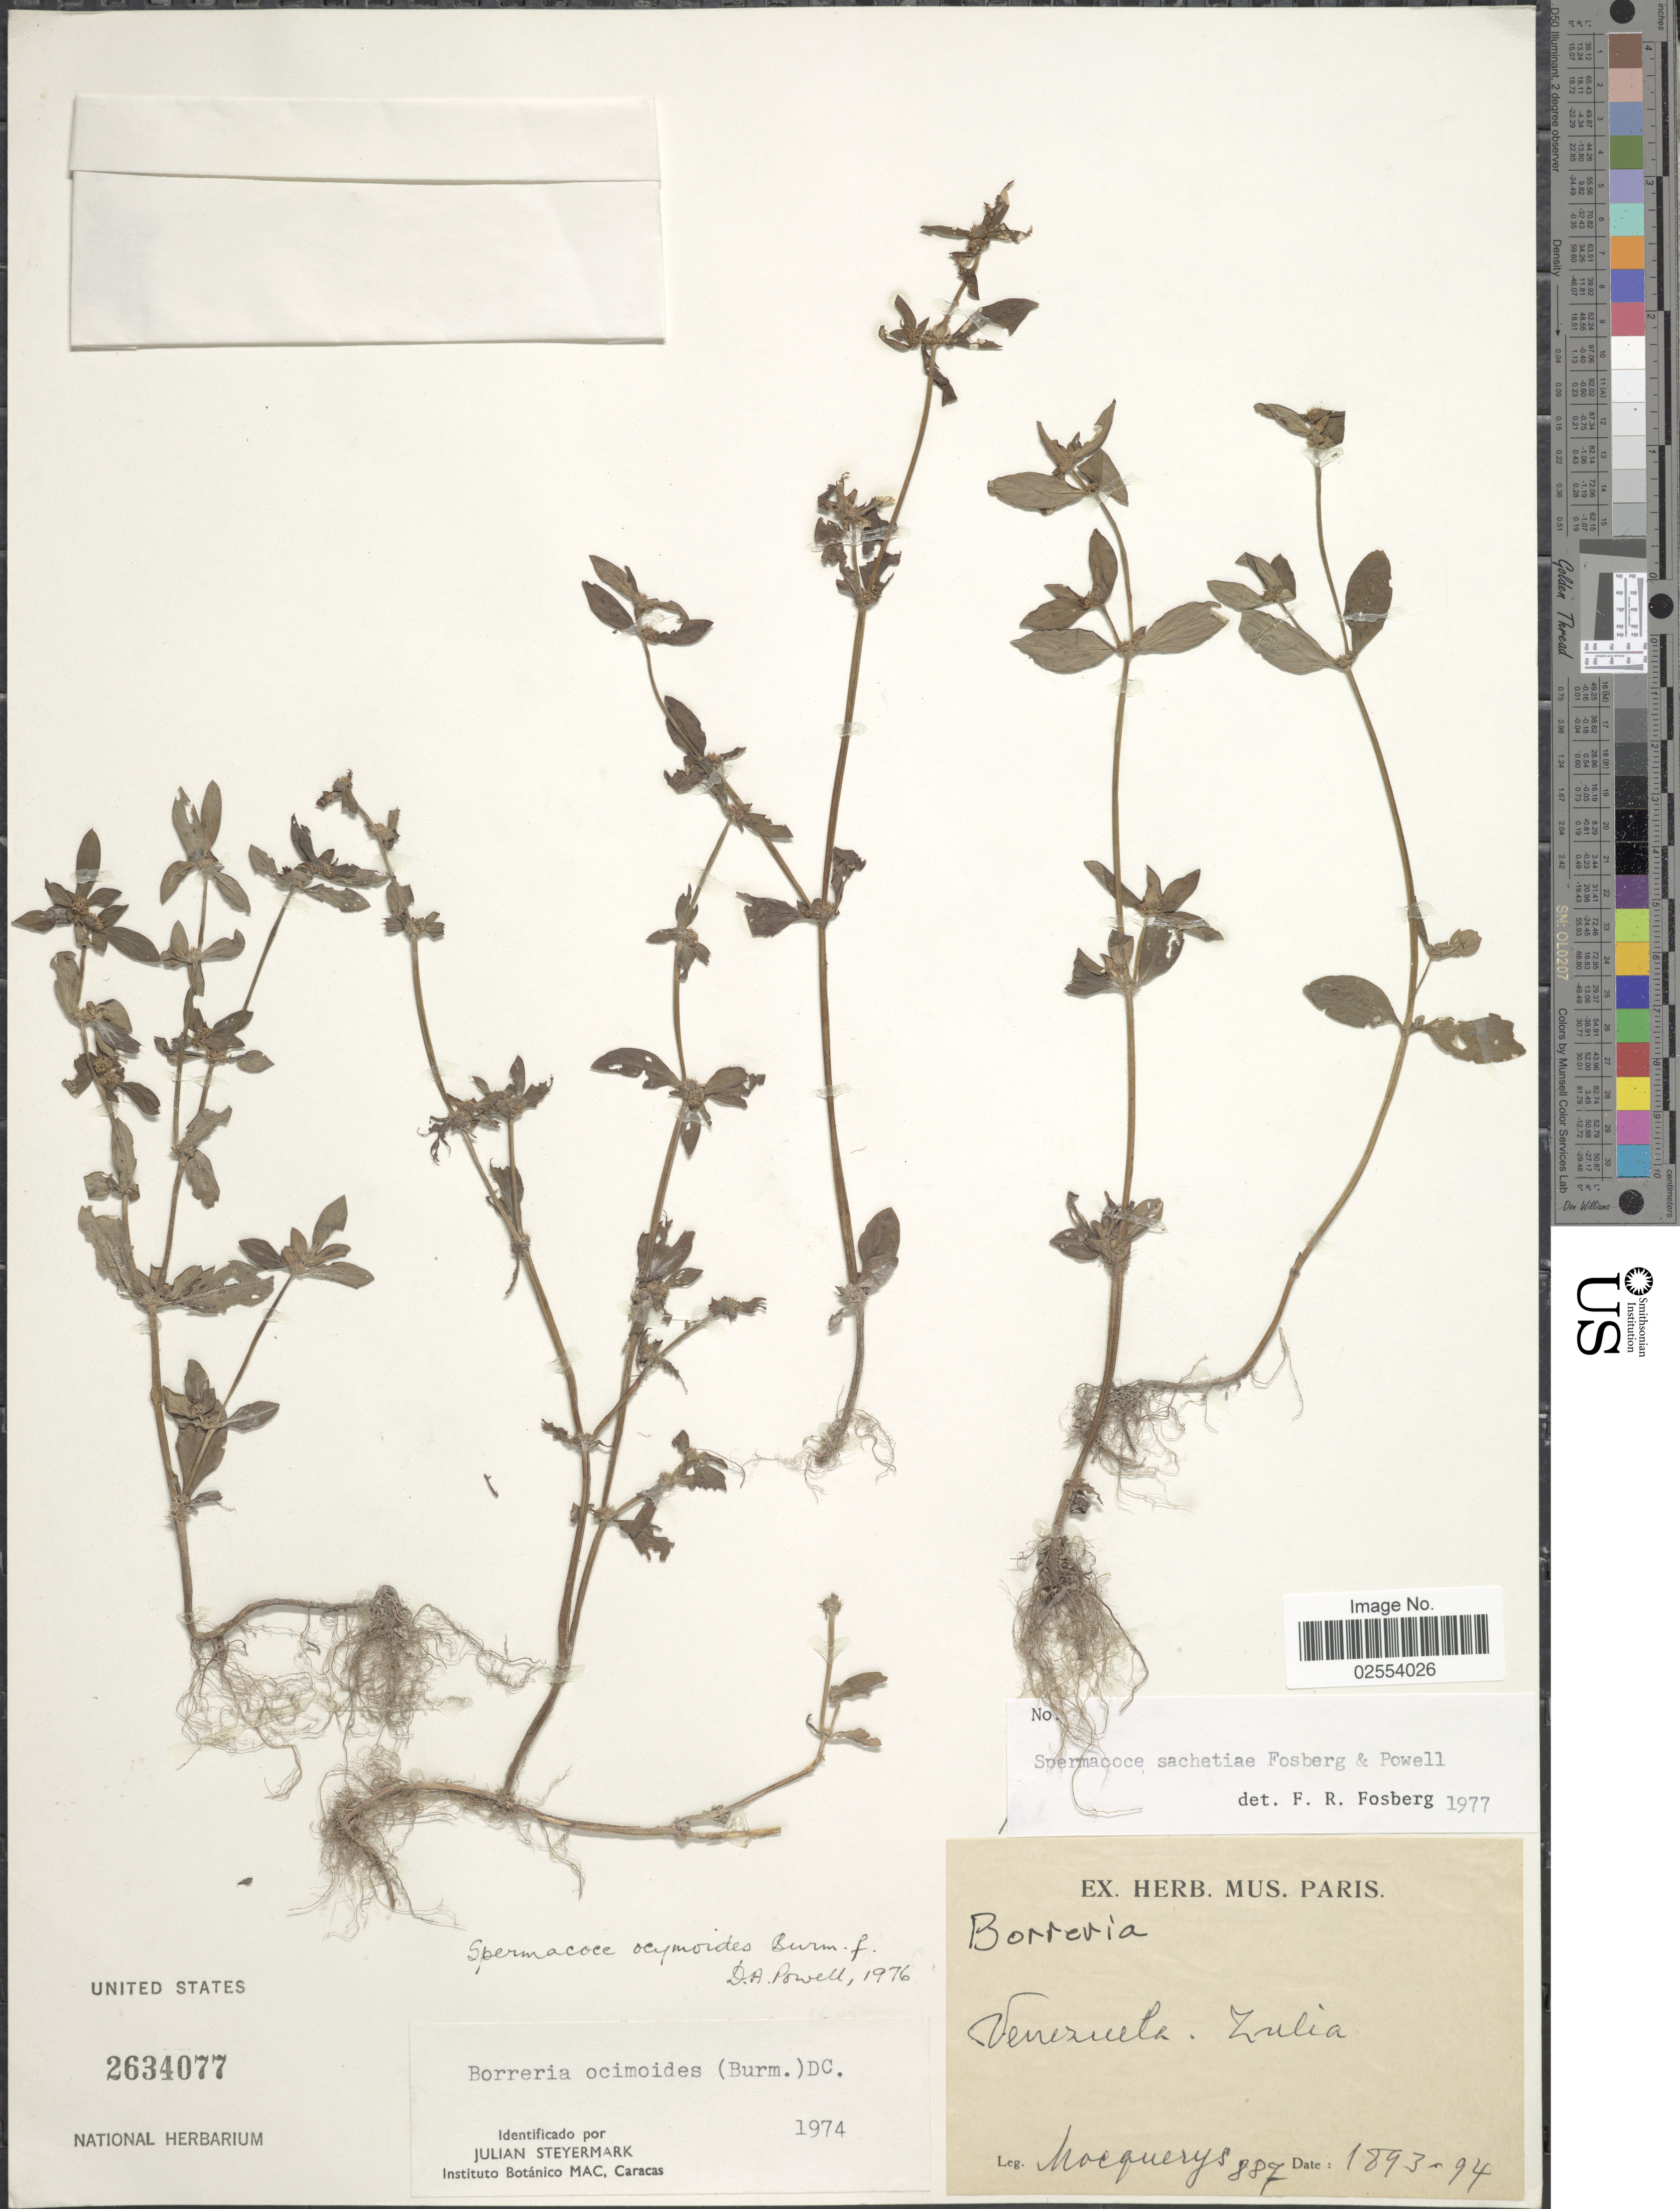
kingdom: Plantae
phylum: Tracheophyta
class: Magnoliopsida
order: Gentianales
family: Rubiaceae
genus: Spermacoce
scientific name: Spermacoce mauritiana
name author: Gideon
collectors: A. Mocquerys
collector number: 887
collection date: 1893/1894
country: Venezuela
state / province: Zulia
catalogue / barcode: US 2634077